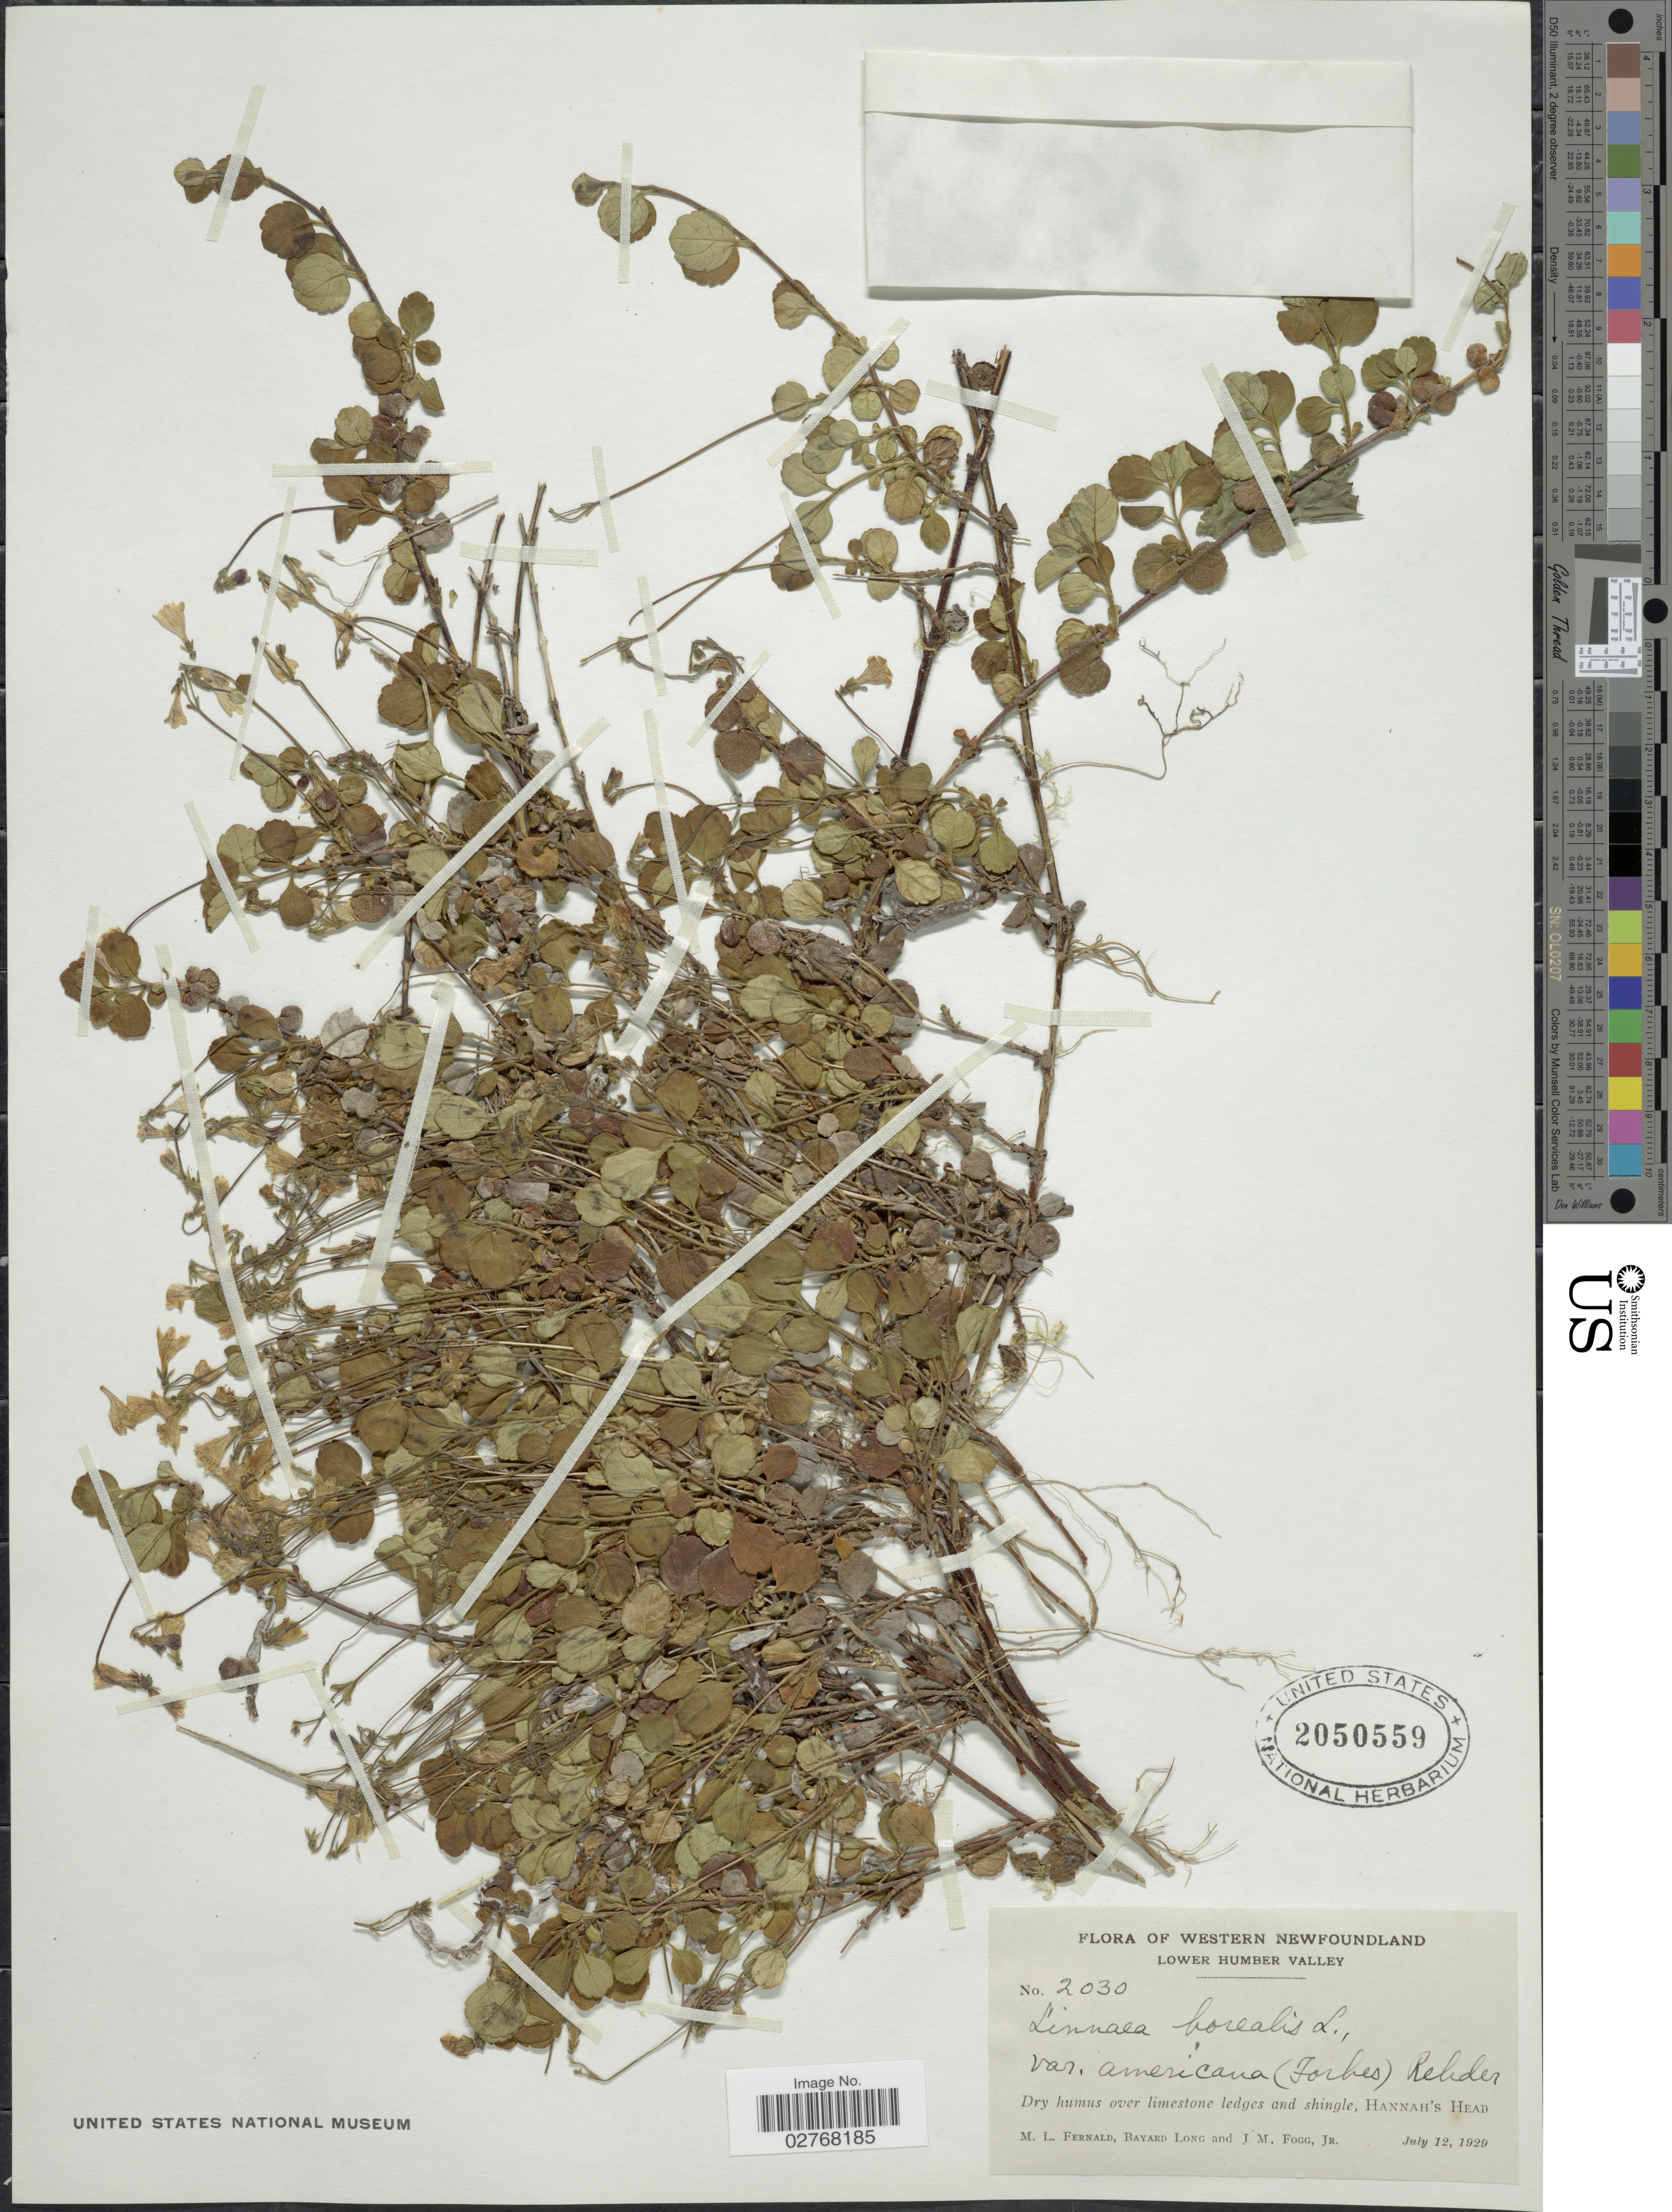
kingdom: Plantae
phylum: Tracheophyta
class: Magnoliopsida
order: Dipsacales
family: Caprifoliaceae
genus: Linnaea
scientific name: Linnaea borealis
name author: L.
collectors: M. L. Fernald, B. Long & J. Fogg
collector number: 2030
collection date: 1929-07-12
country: Canada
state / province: Newfoundland and Labrador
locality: Western Newfoundland. Lower Humber Valley. Hannah's Head.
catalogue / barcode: US 2050559